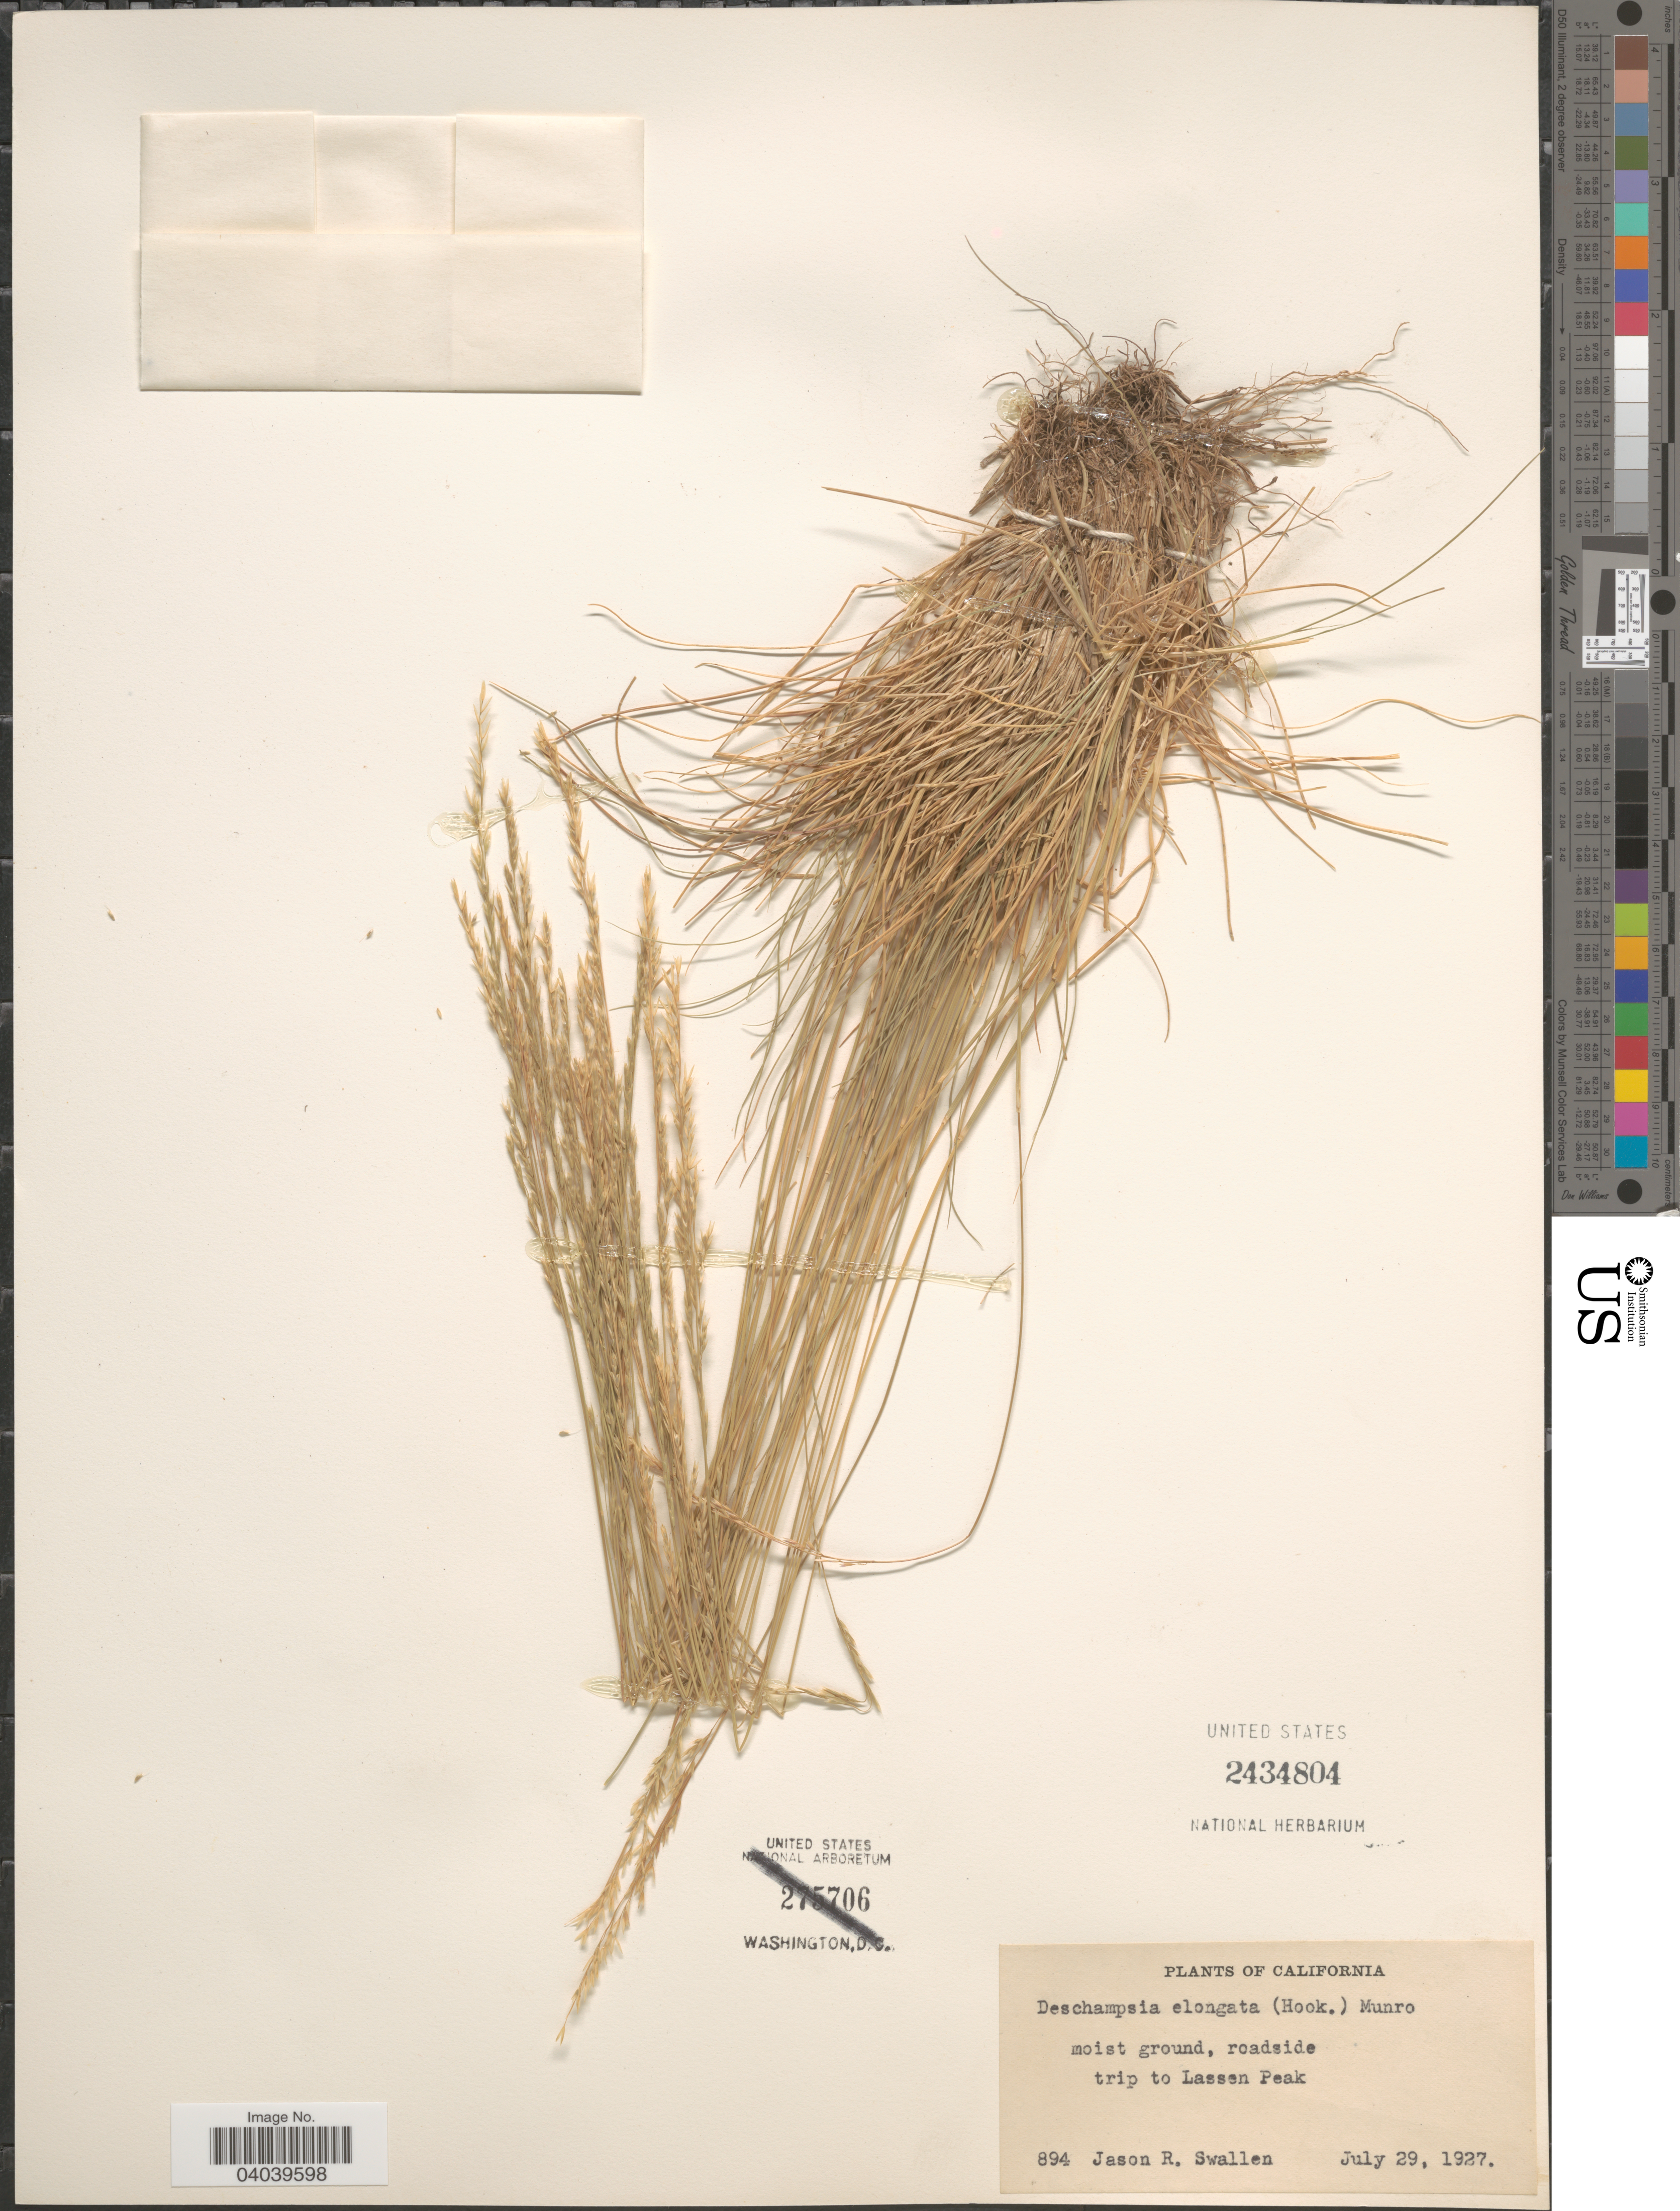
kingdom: Plantae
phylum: Tracheophyta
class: Liliopsida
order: Poales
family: Poaceae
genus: Deschampsia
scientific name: Deschampsia elongata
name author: (Hook.) Munro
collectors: J. R. Swallen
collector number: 894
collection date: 1927-07-29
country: United States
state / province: California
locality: Moist ground, roadside trip to Lassen Peak.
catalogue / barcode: US 2434804